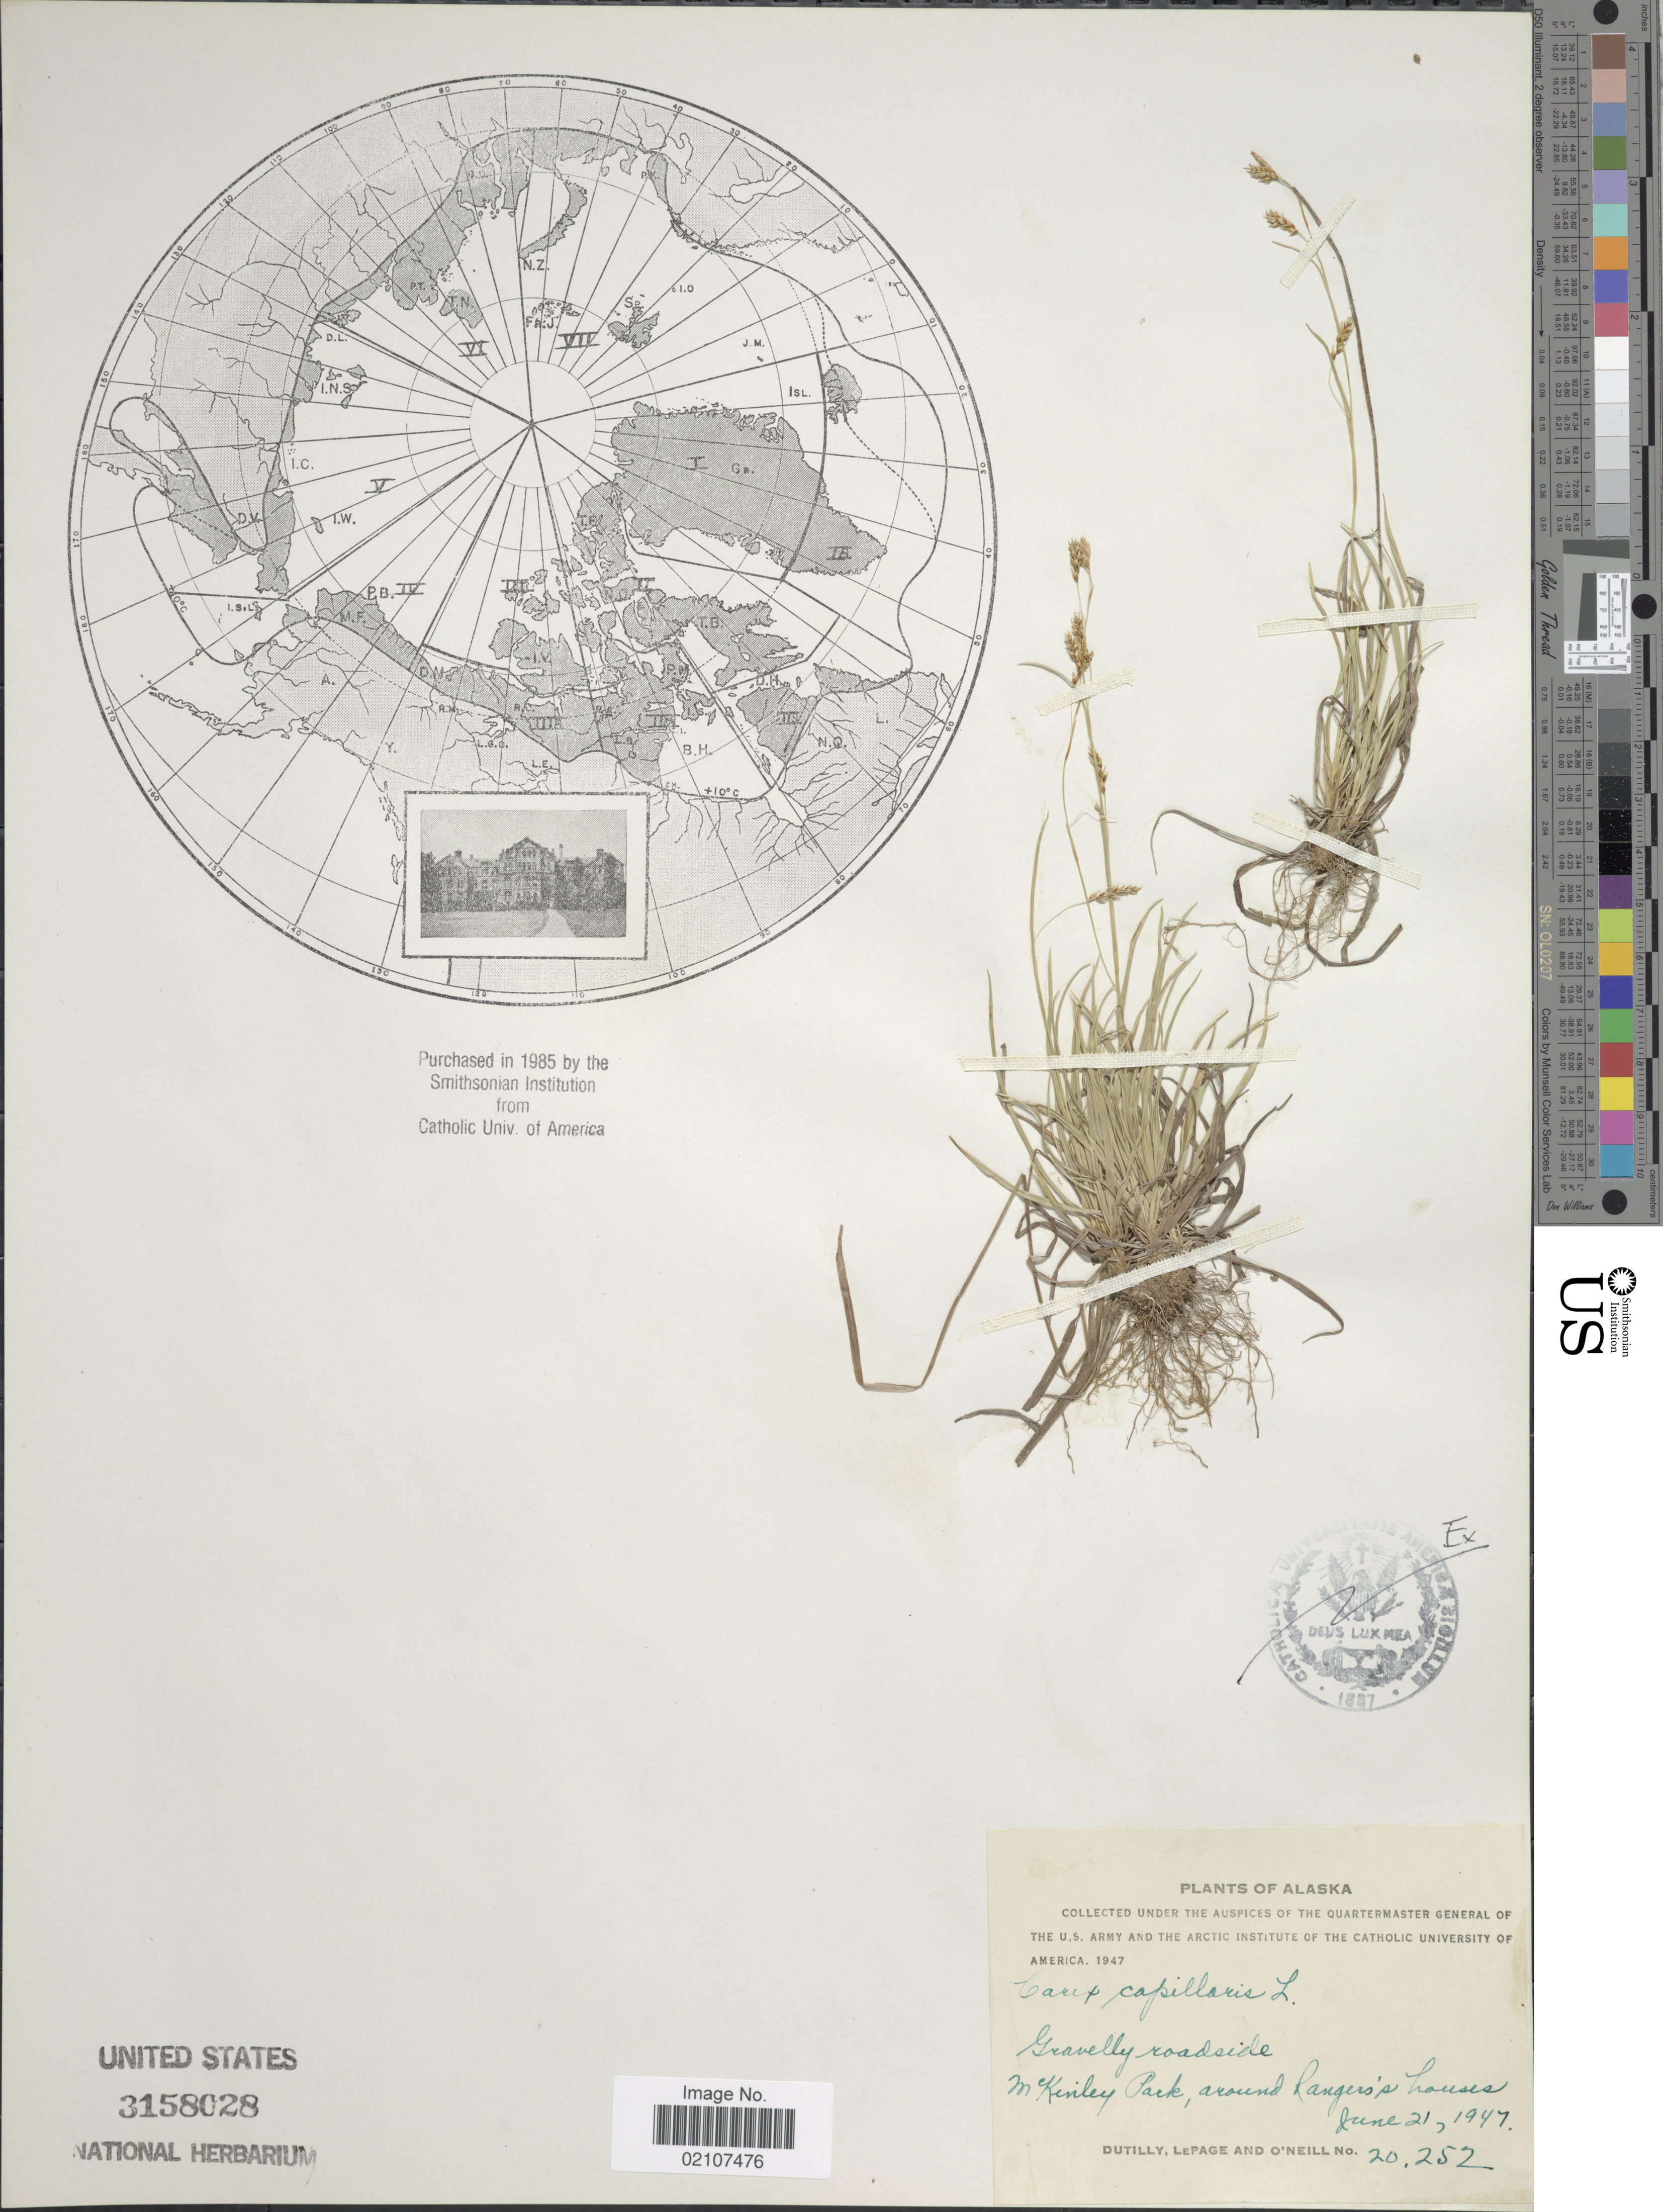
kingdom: Plantae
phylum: Tracheophyta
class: Liliopsida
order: Poales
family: Cyperaceae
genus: Carex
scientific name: Carex capillaris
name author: L.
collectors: -. Dutilly, -. LePage & O' Neill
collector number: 20252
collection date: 1947-06-21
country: United States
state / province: Alaska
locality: Gravelly roadside, McKinley Pack, around Ranger's houses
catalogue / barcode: US 3158028